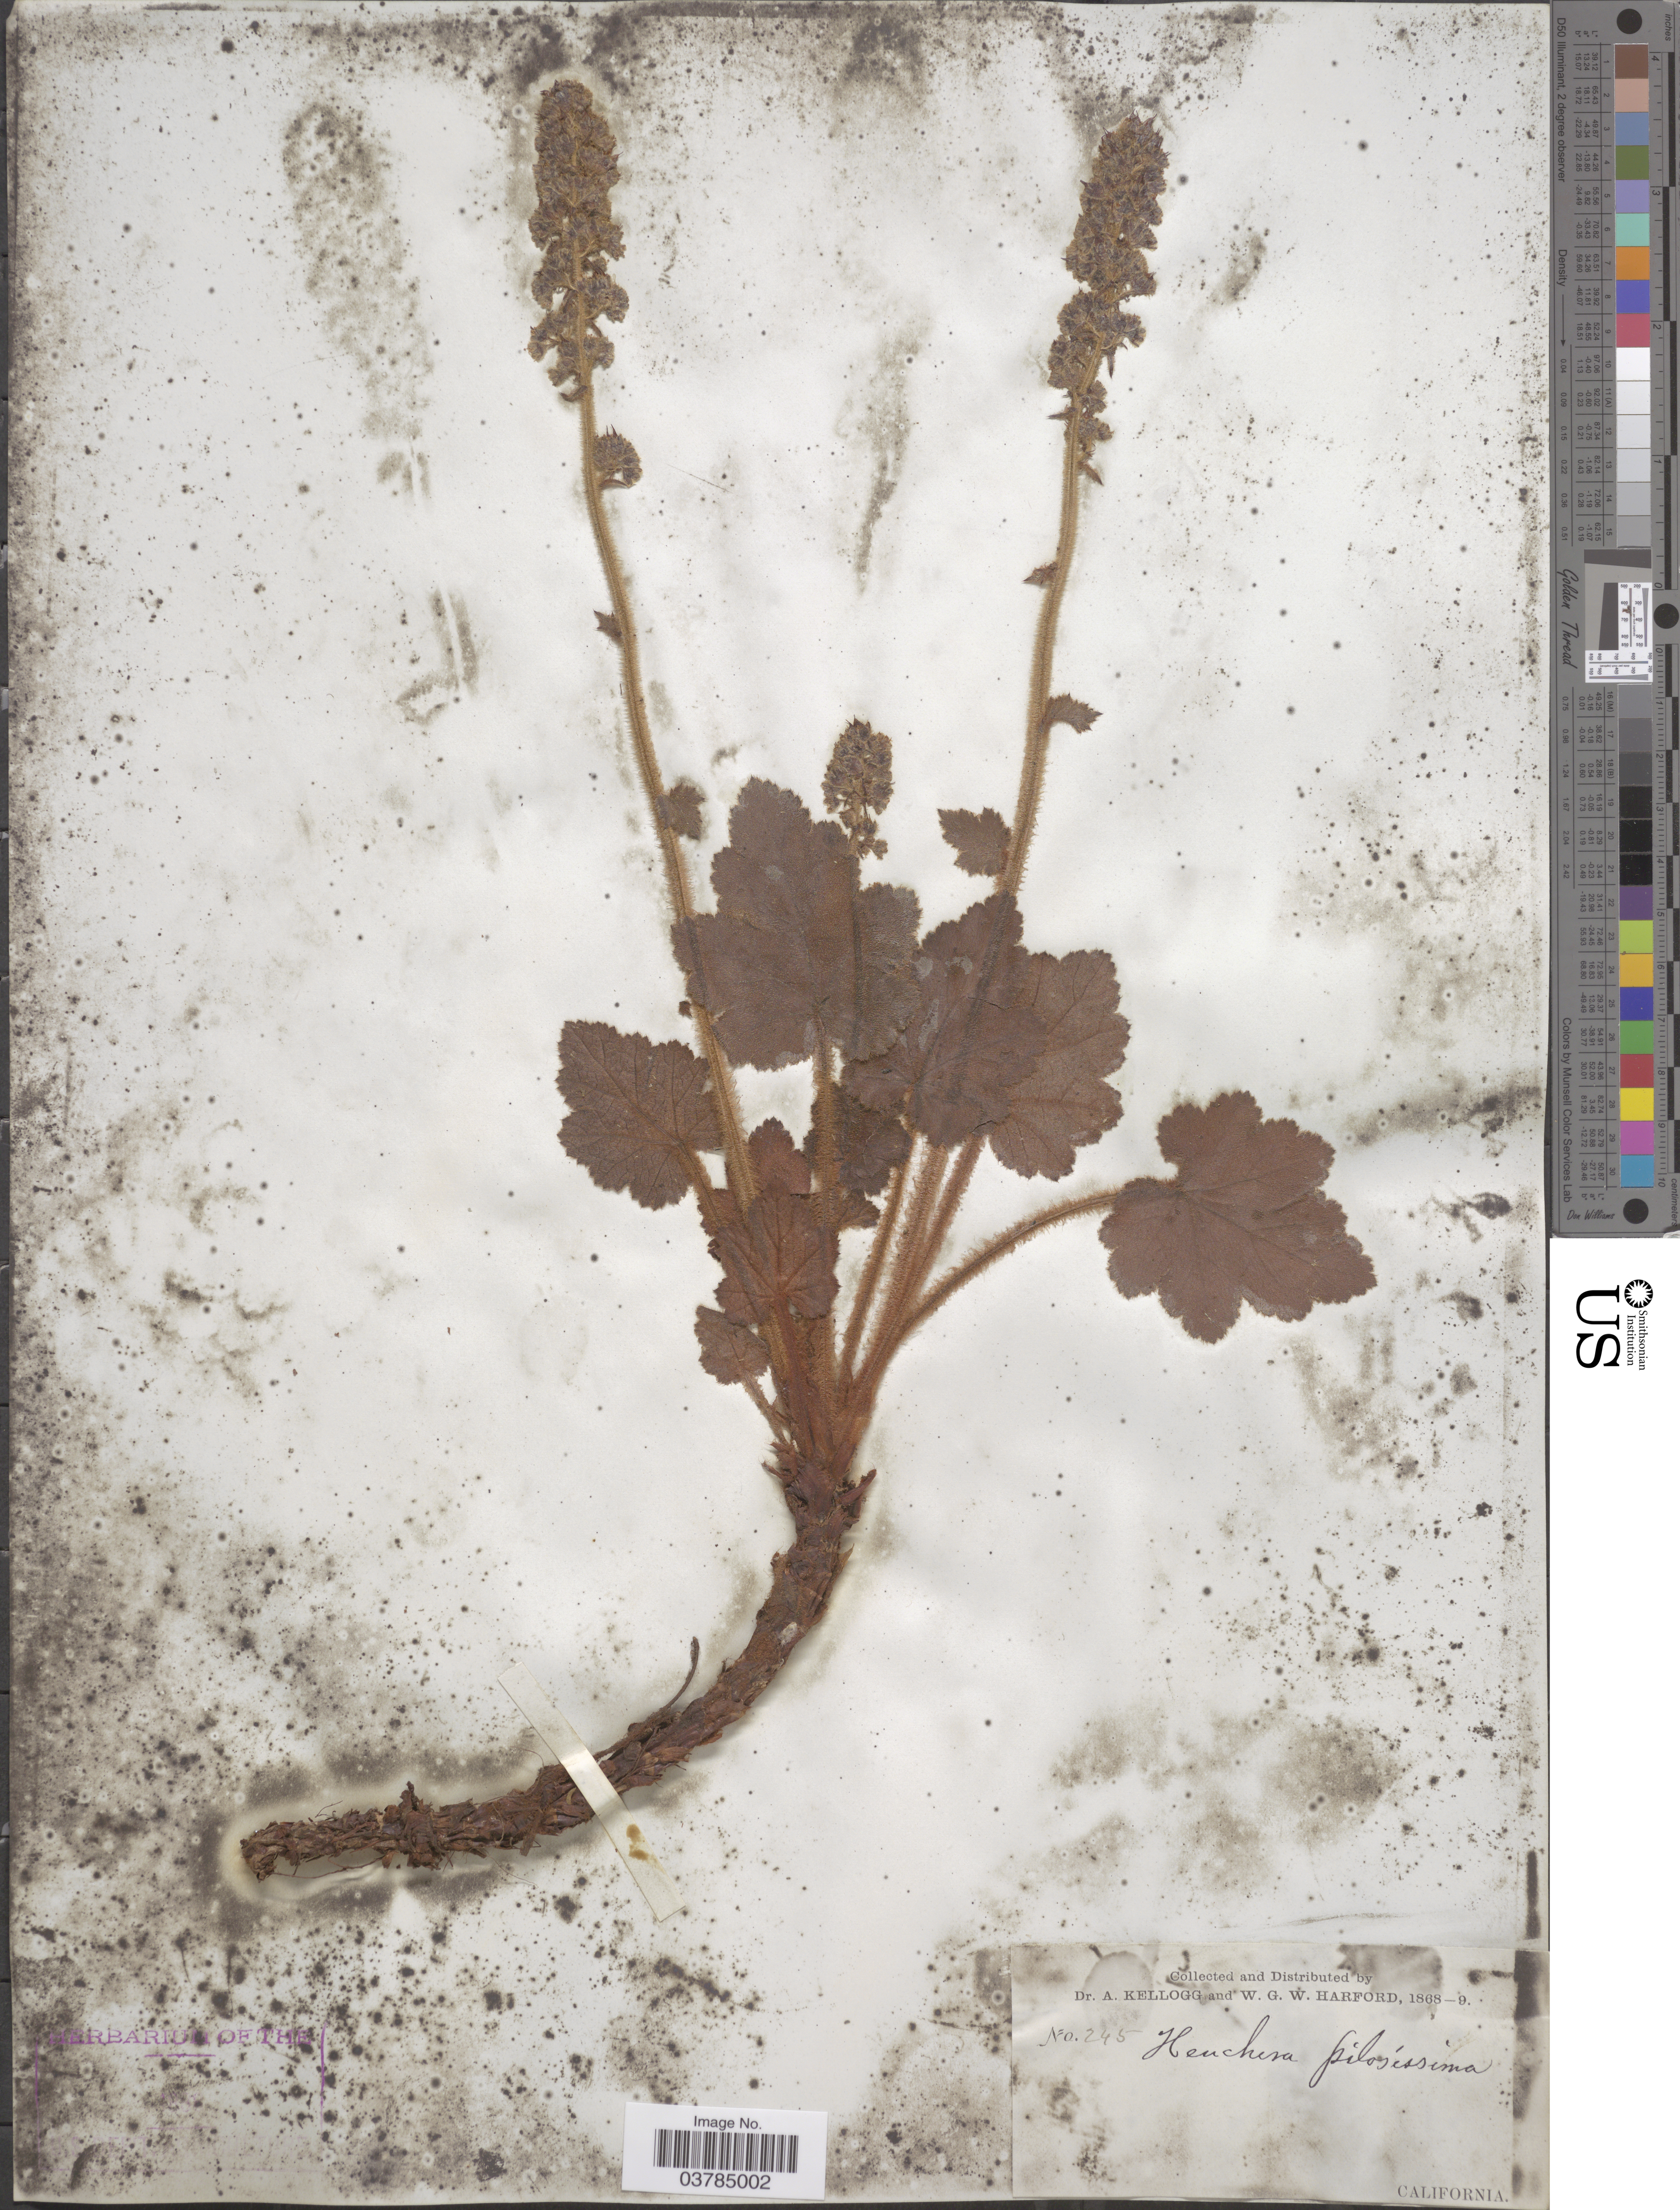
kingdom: Plantae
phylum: Tracheophyta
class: Magnoliopsida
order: Saxifragales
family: Saxifragaceae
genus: Heuchera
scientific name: Heuchera pilosissima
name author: Fisch. & C.A. Mey.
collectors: A. Kellogg & W. G. W. Harford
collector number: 245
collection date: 1868/1869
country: United States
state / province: California